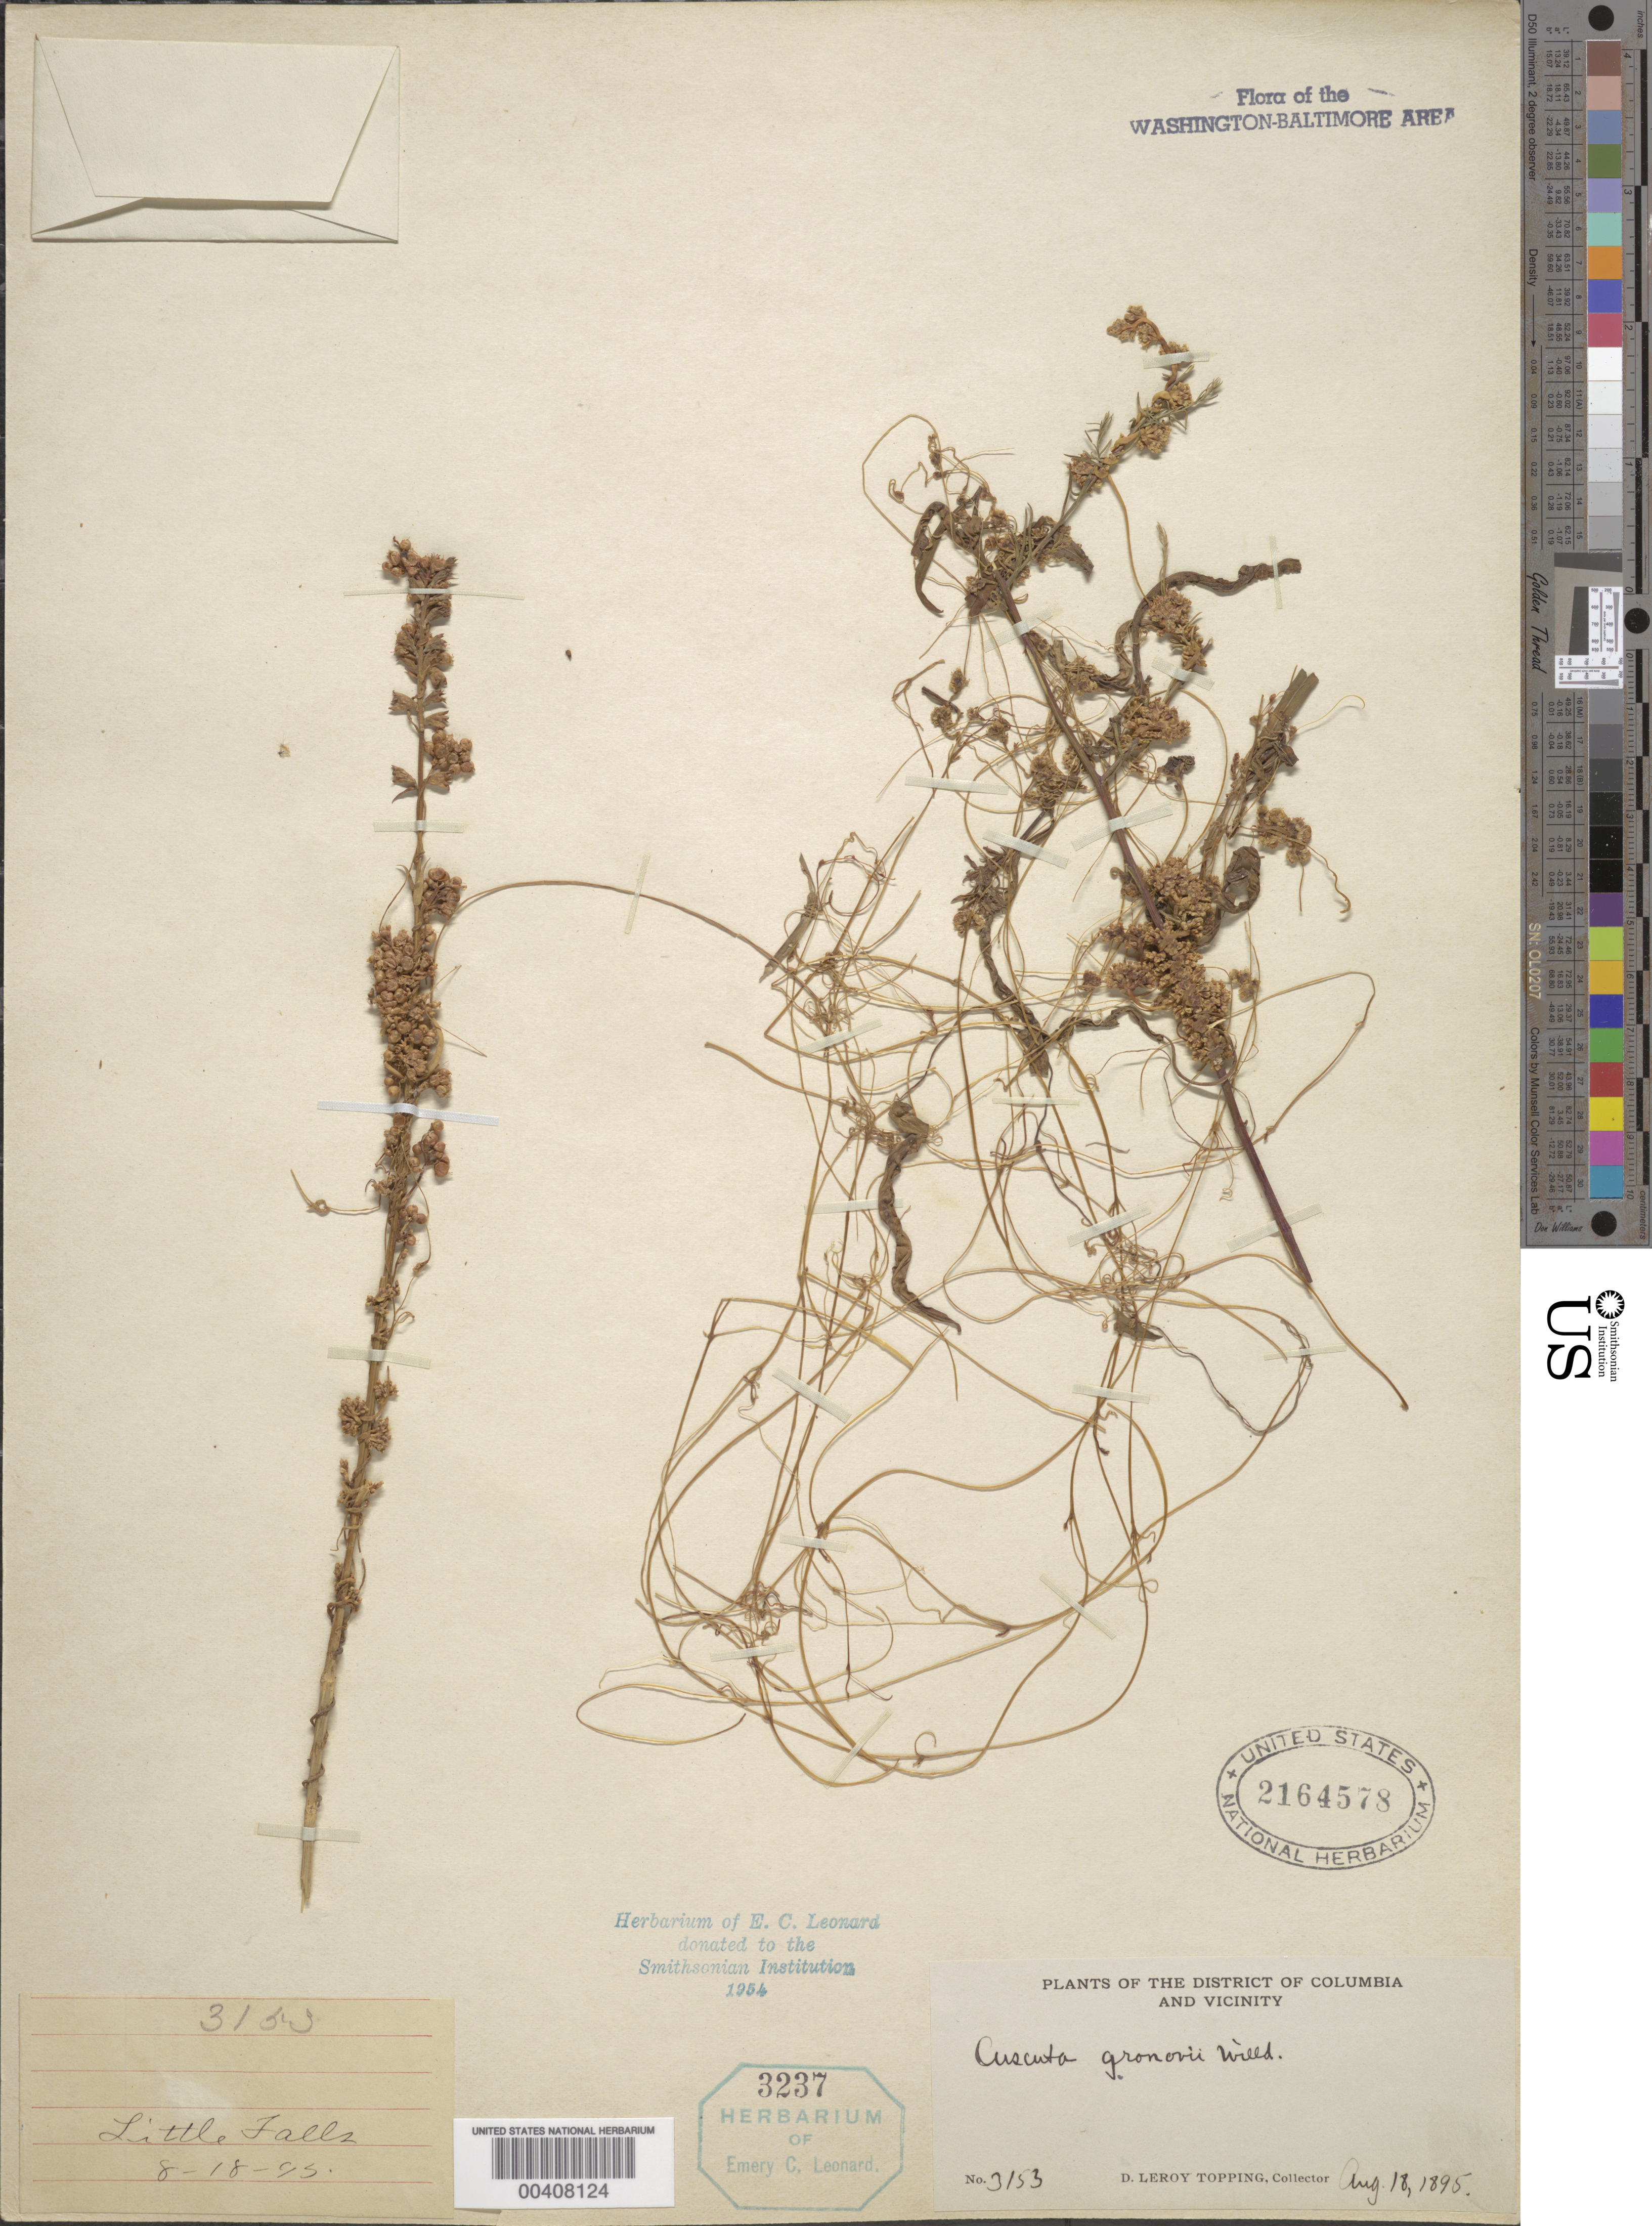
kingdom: Plantae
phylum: Tracheophyta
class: Magnoliopsida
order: Solanales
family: Convolvulaceae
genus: Cuscuta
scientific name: Cuscuta gronovii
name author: Willd. ex Schult.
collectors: D. L. Topping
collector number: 3153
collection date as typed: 18 Aug 1895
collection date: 1895-08-18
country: United States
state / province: Maryland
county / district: Montgomery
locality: Little Falls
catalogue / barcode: US 2164578